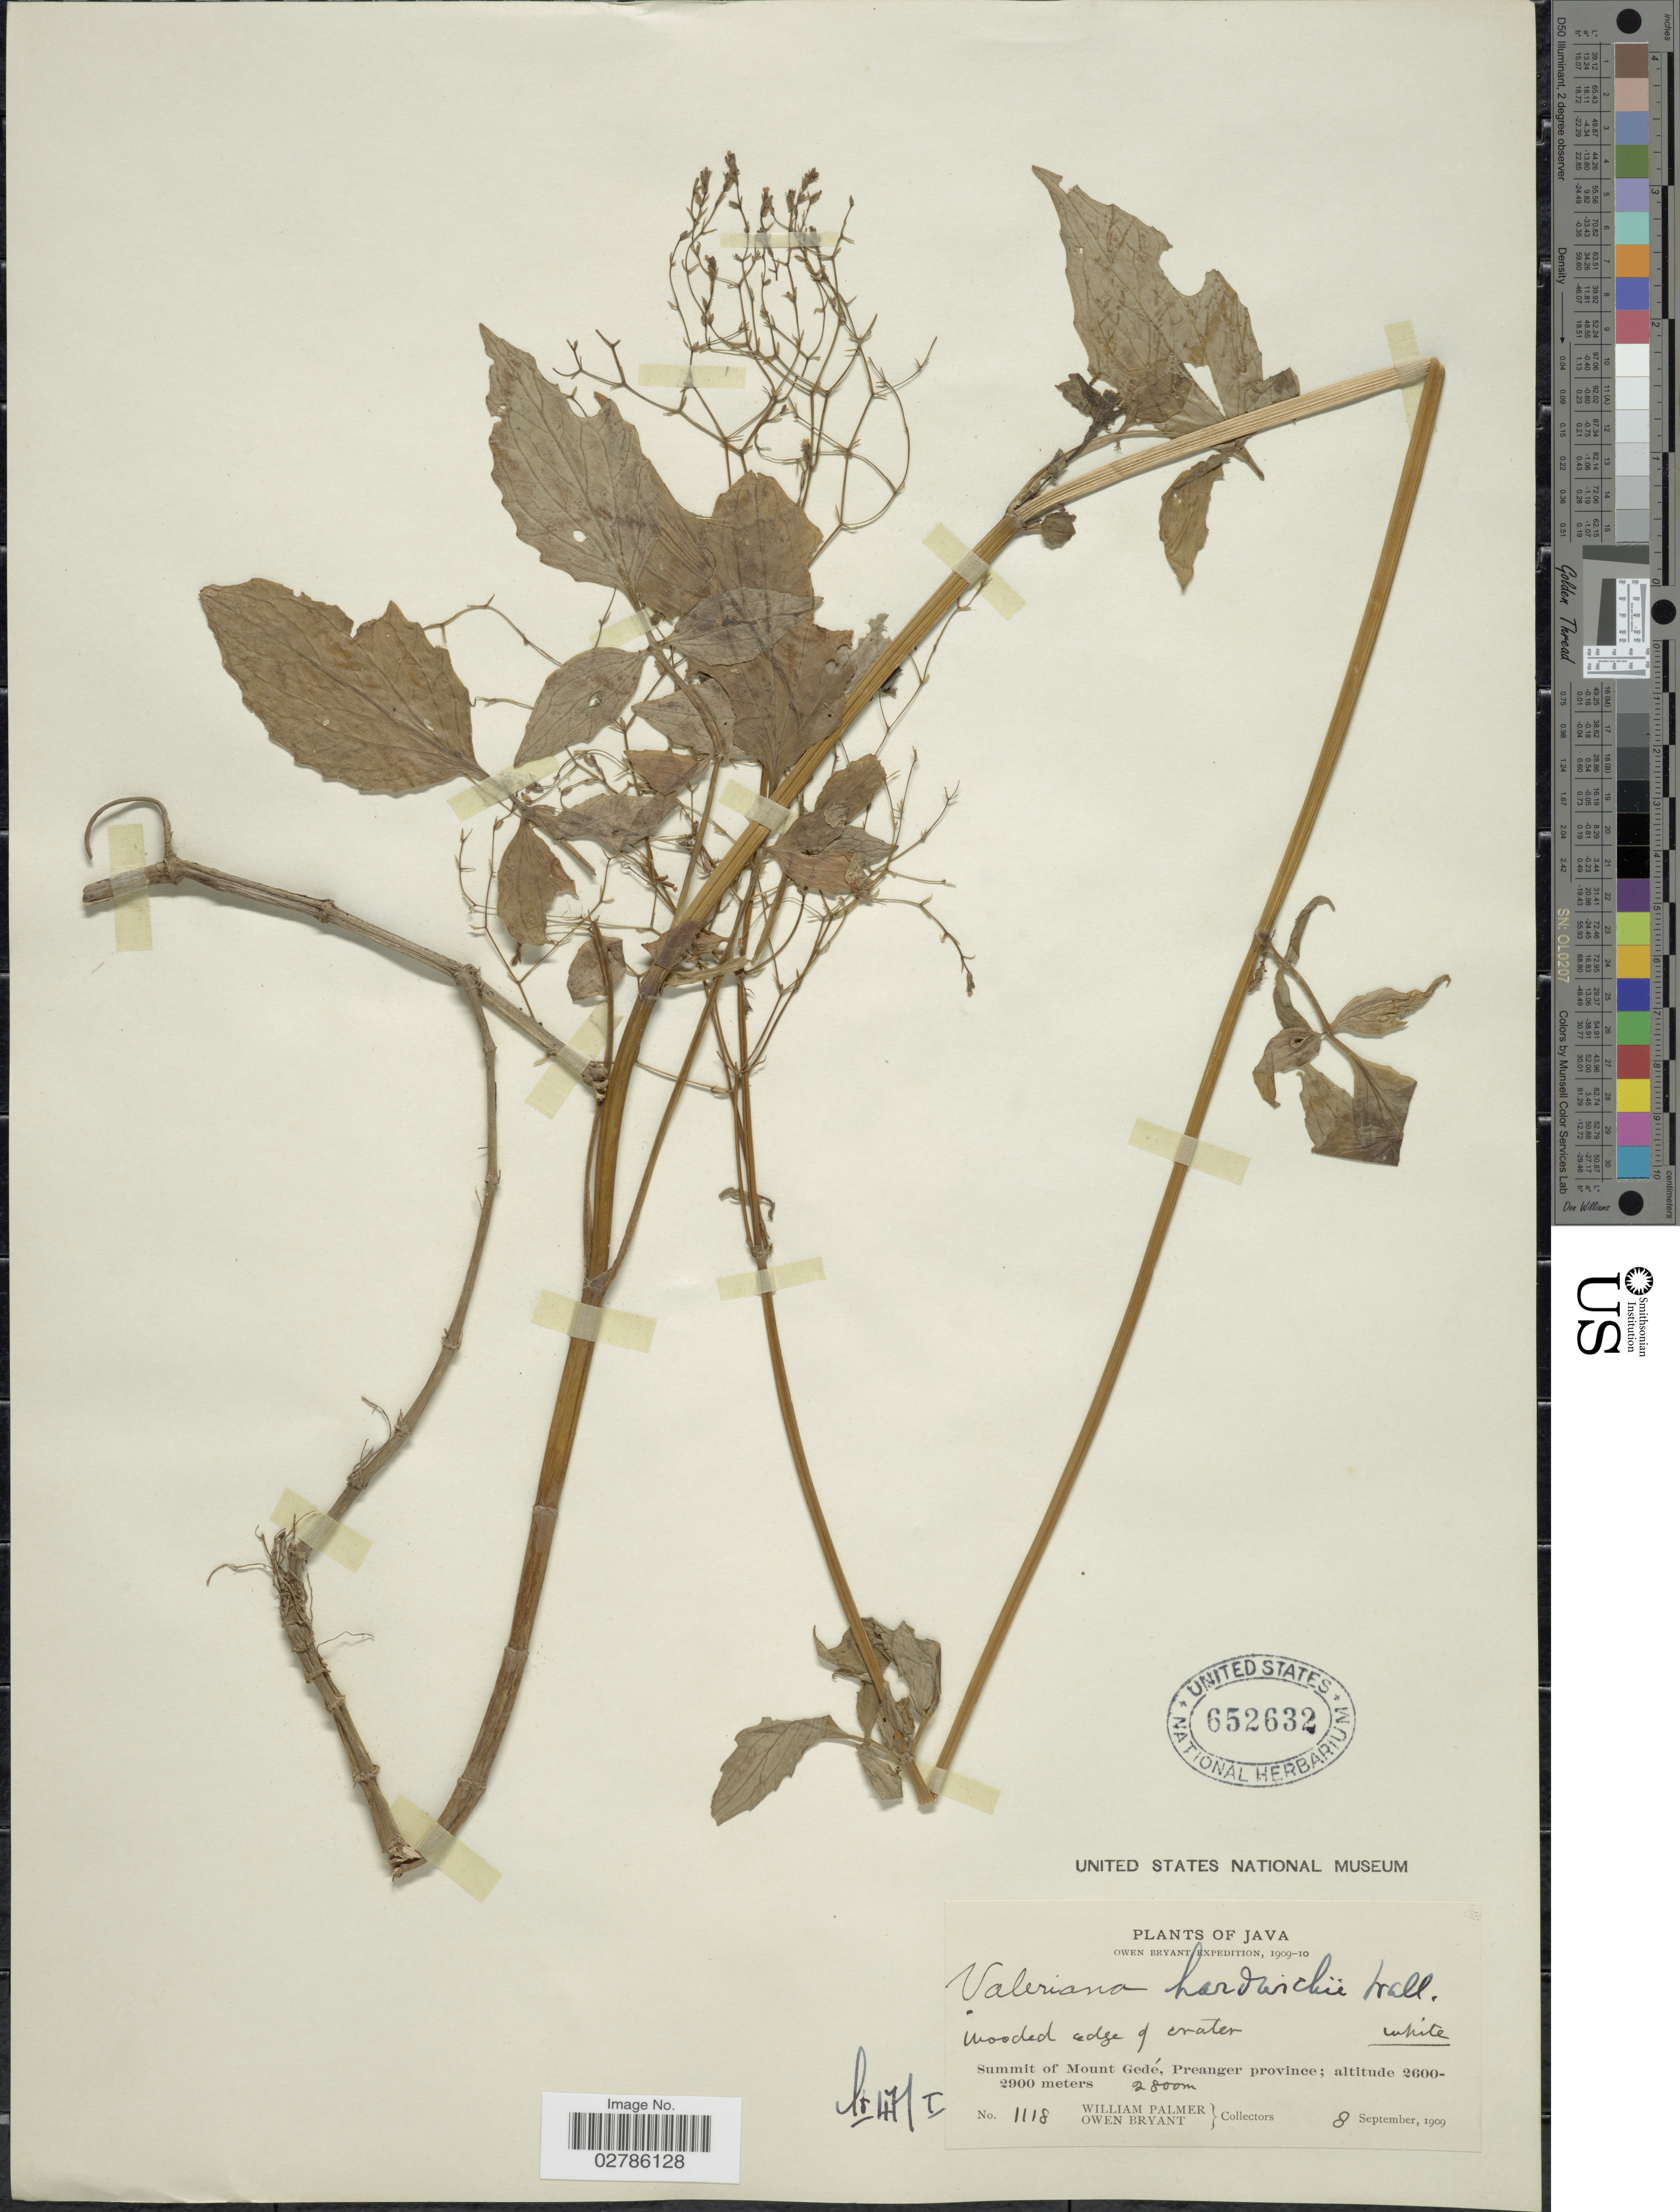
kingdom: Plantae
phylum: Tracheophyta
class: Magnoliopsida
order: Dipsacales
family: Caprifoliaceae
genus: Valeriana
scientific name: Valeriana hardwickii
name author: Wall.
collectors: W. Palmer & O. Bryant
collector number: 1118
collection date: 1909-09-08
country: Indonesia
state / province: Java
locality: Summit of Mount Gedé, Preanger province.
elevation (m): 2800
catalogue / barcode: US 652632